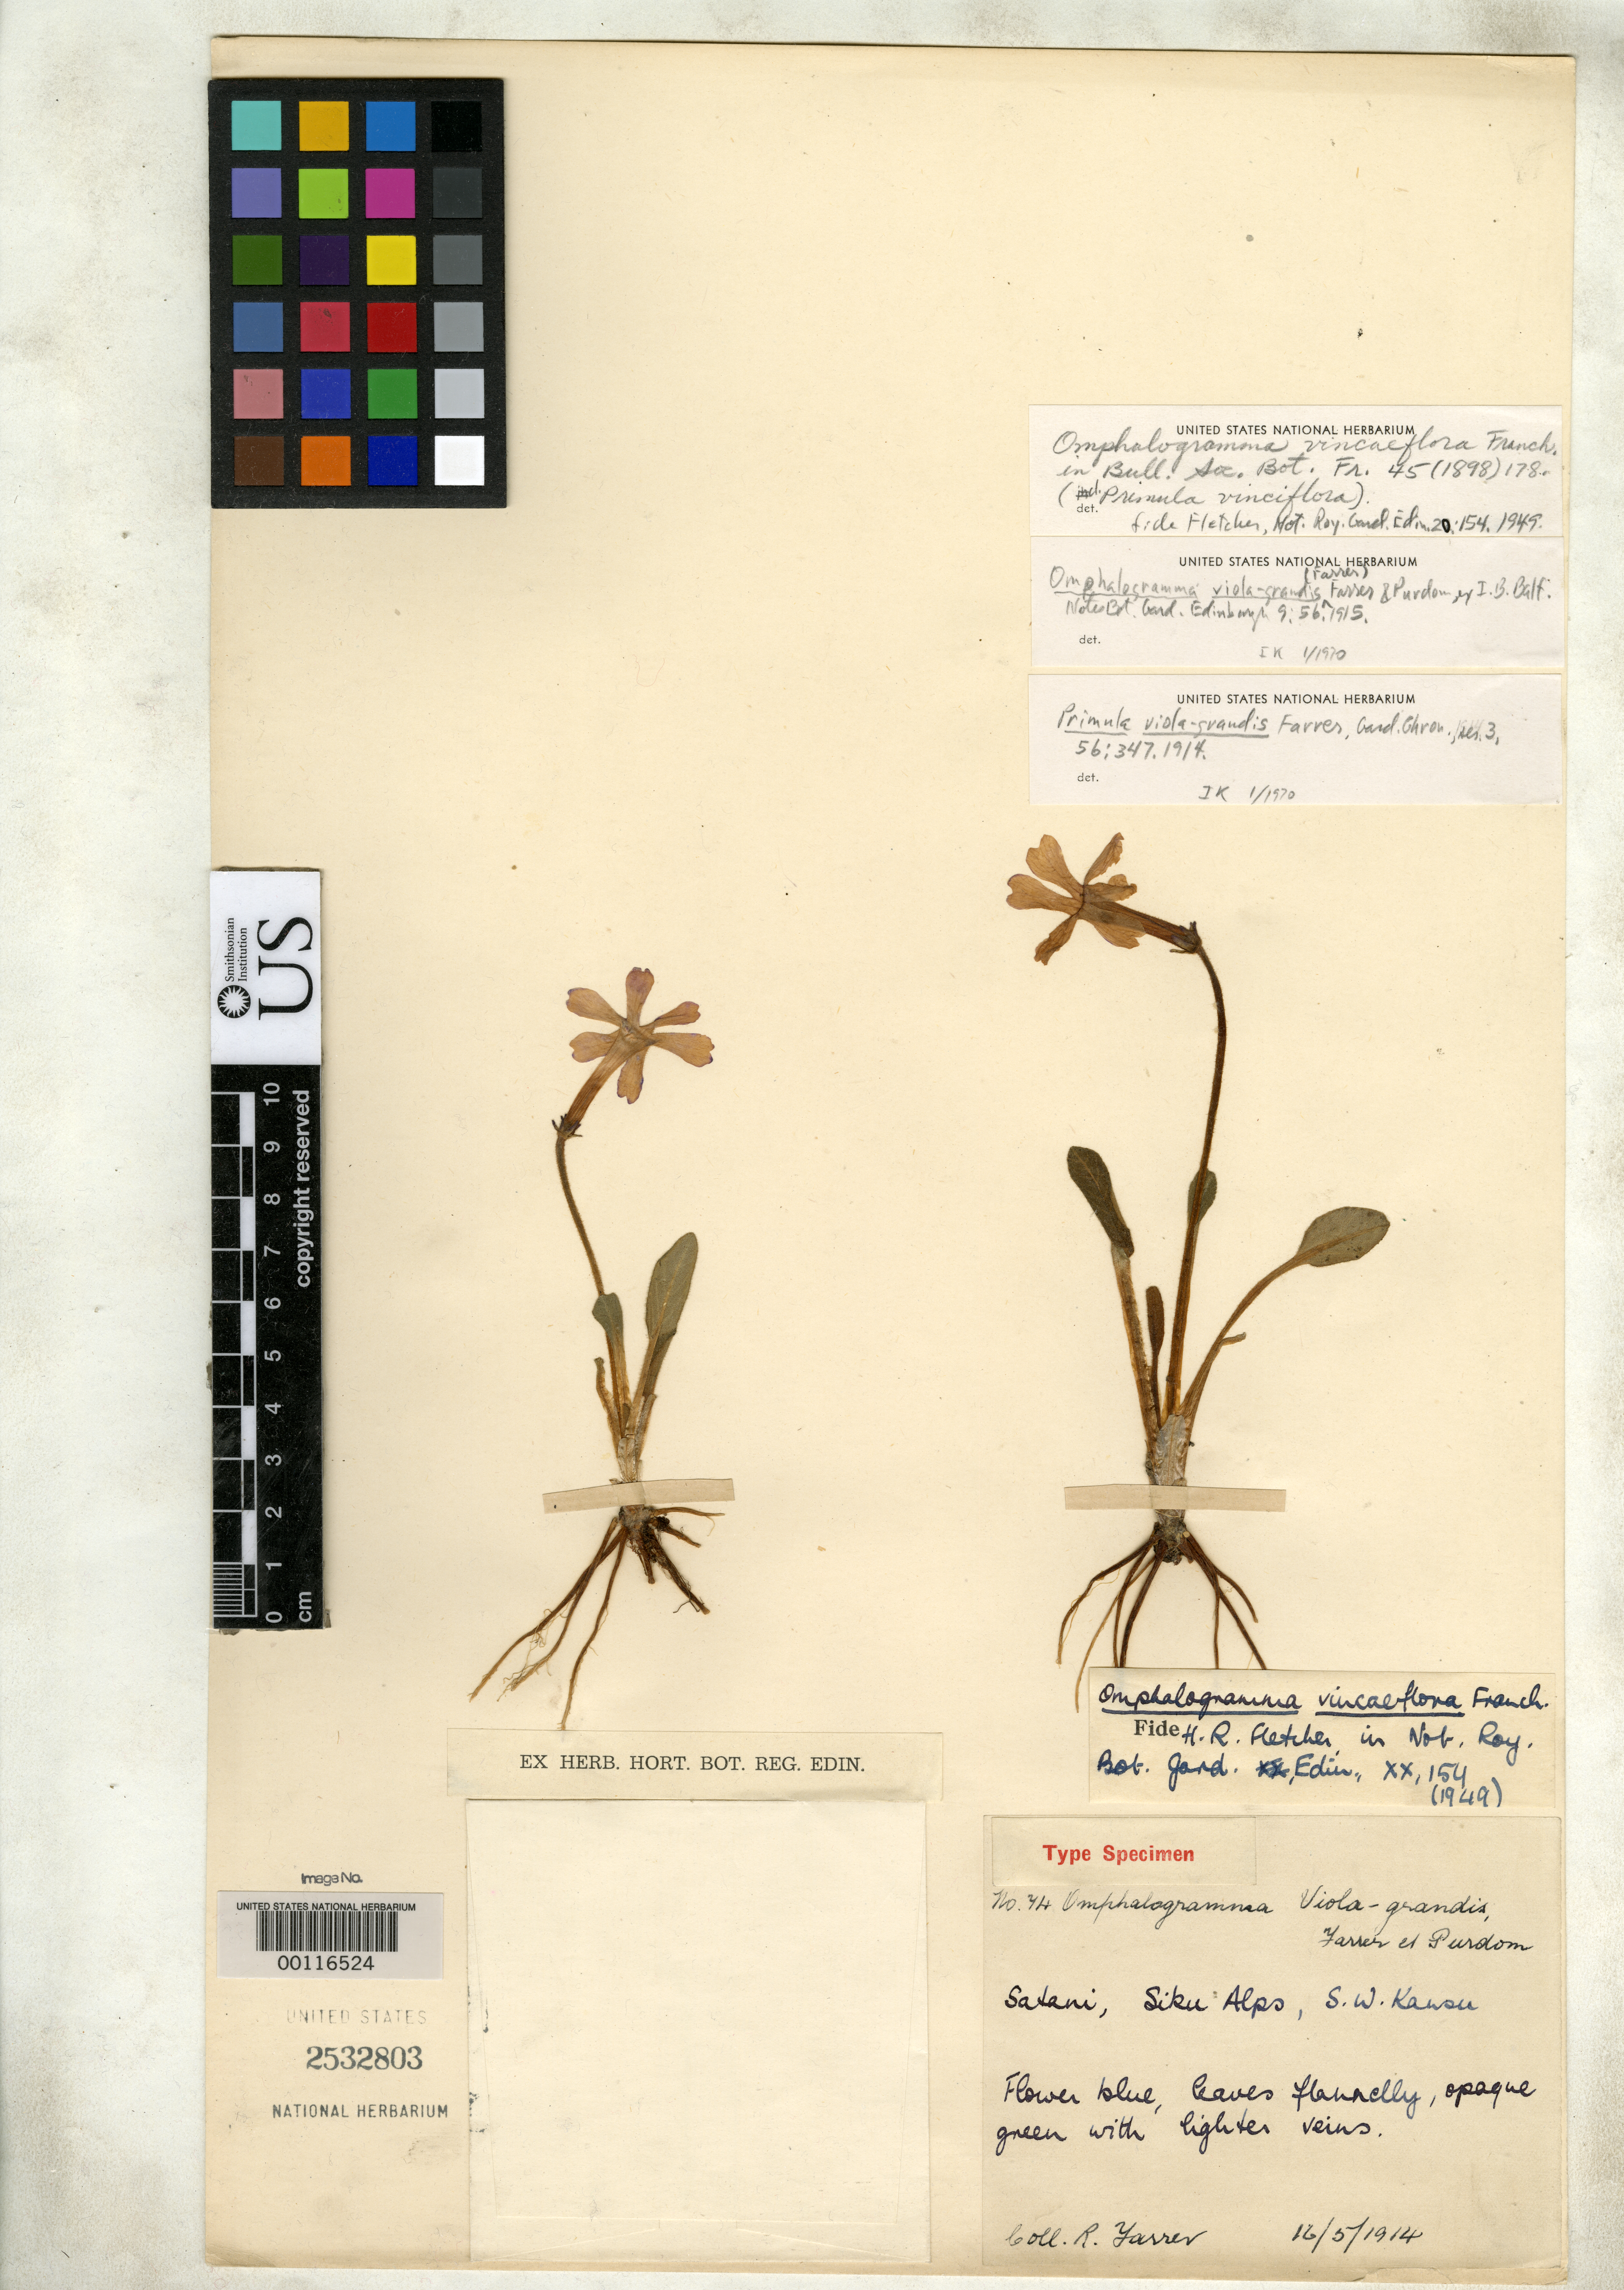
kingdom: Plantae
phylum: Tracheophyta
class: Magnoliopsida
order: Ericales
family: Primulaceae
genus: Primula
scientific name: Primula viola-grandis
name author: Farrer & Purdom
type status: Type Collection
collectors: R. Farrer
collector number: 74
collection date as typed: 16 May 1914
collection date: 1914-05-16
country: China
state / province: Gansu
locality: Siku alps, Satani.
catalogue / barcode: US 2532803